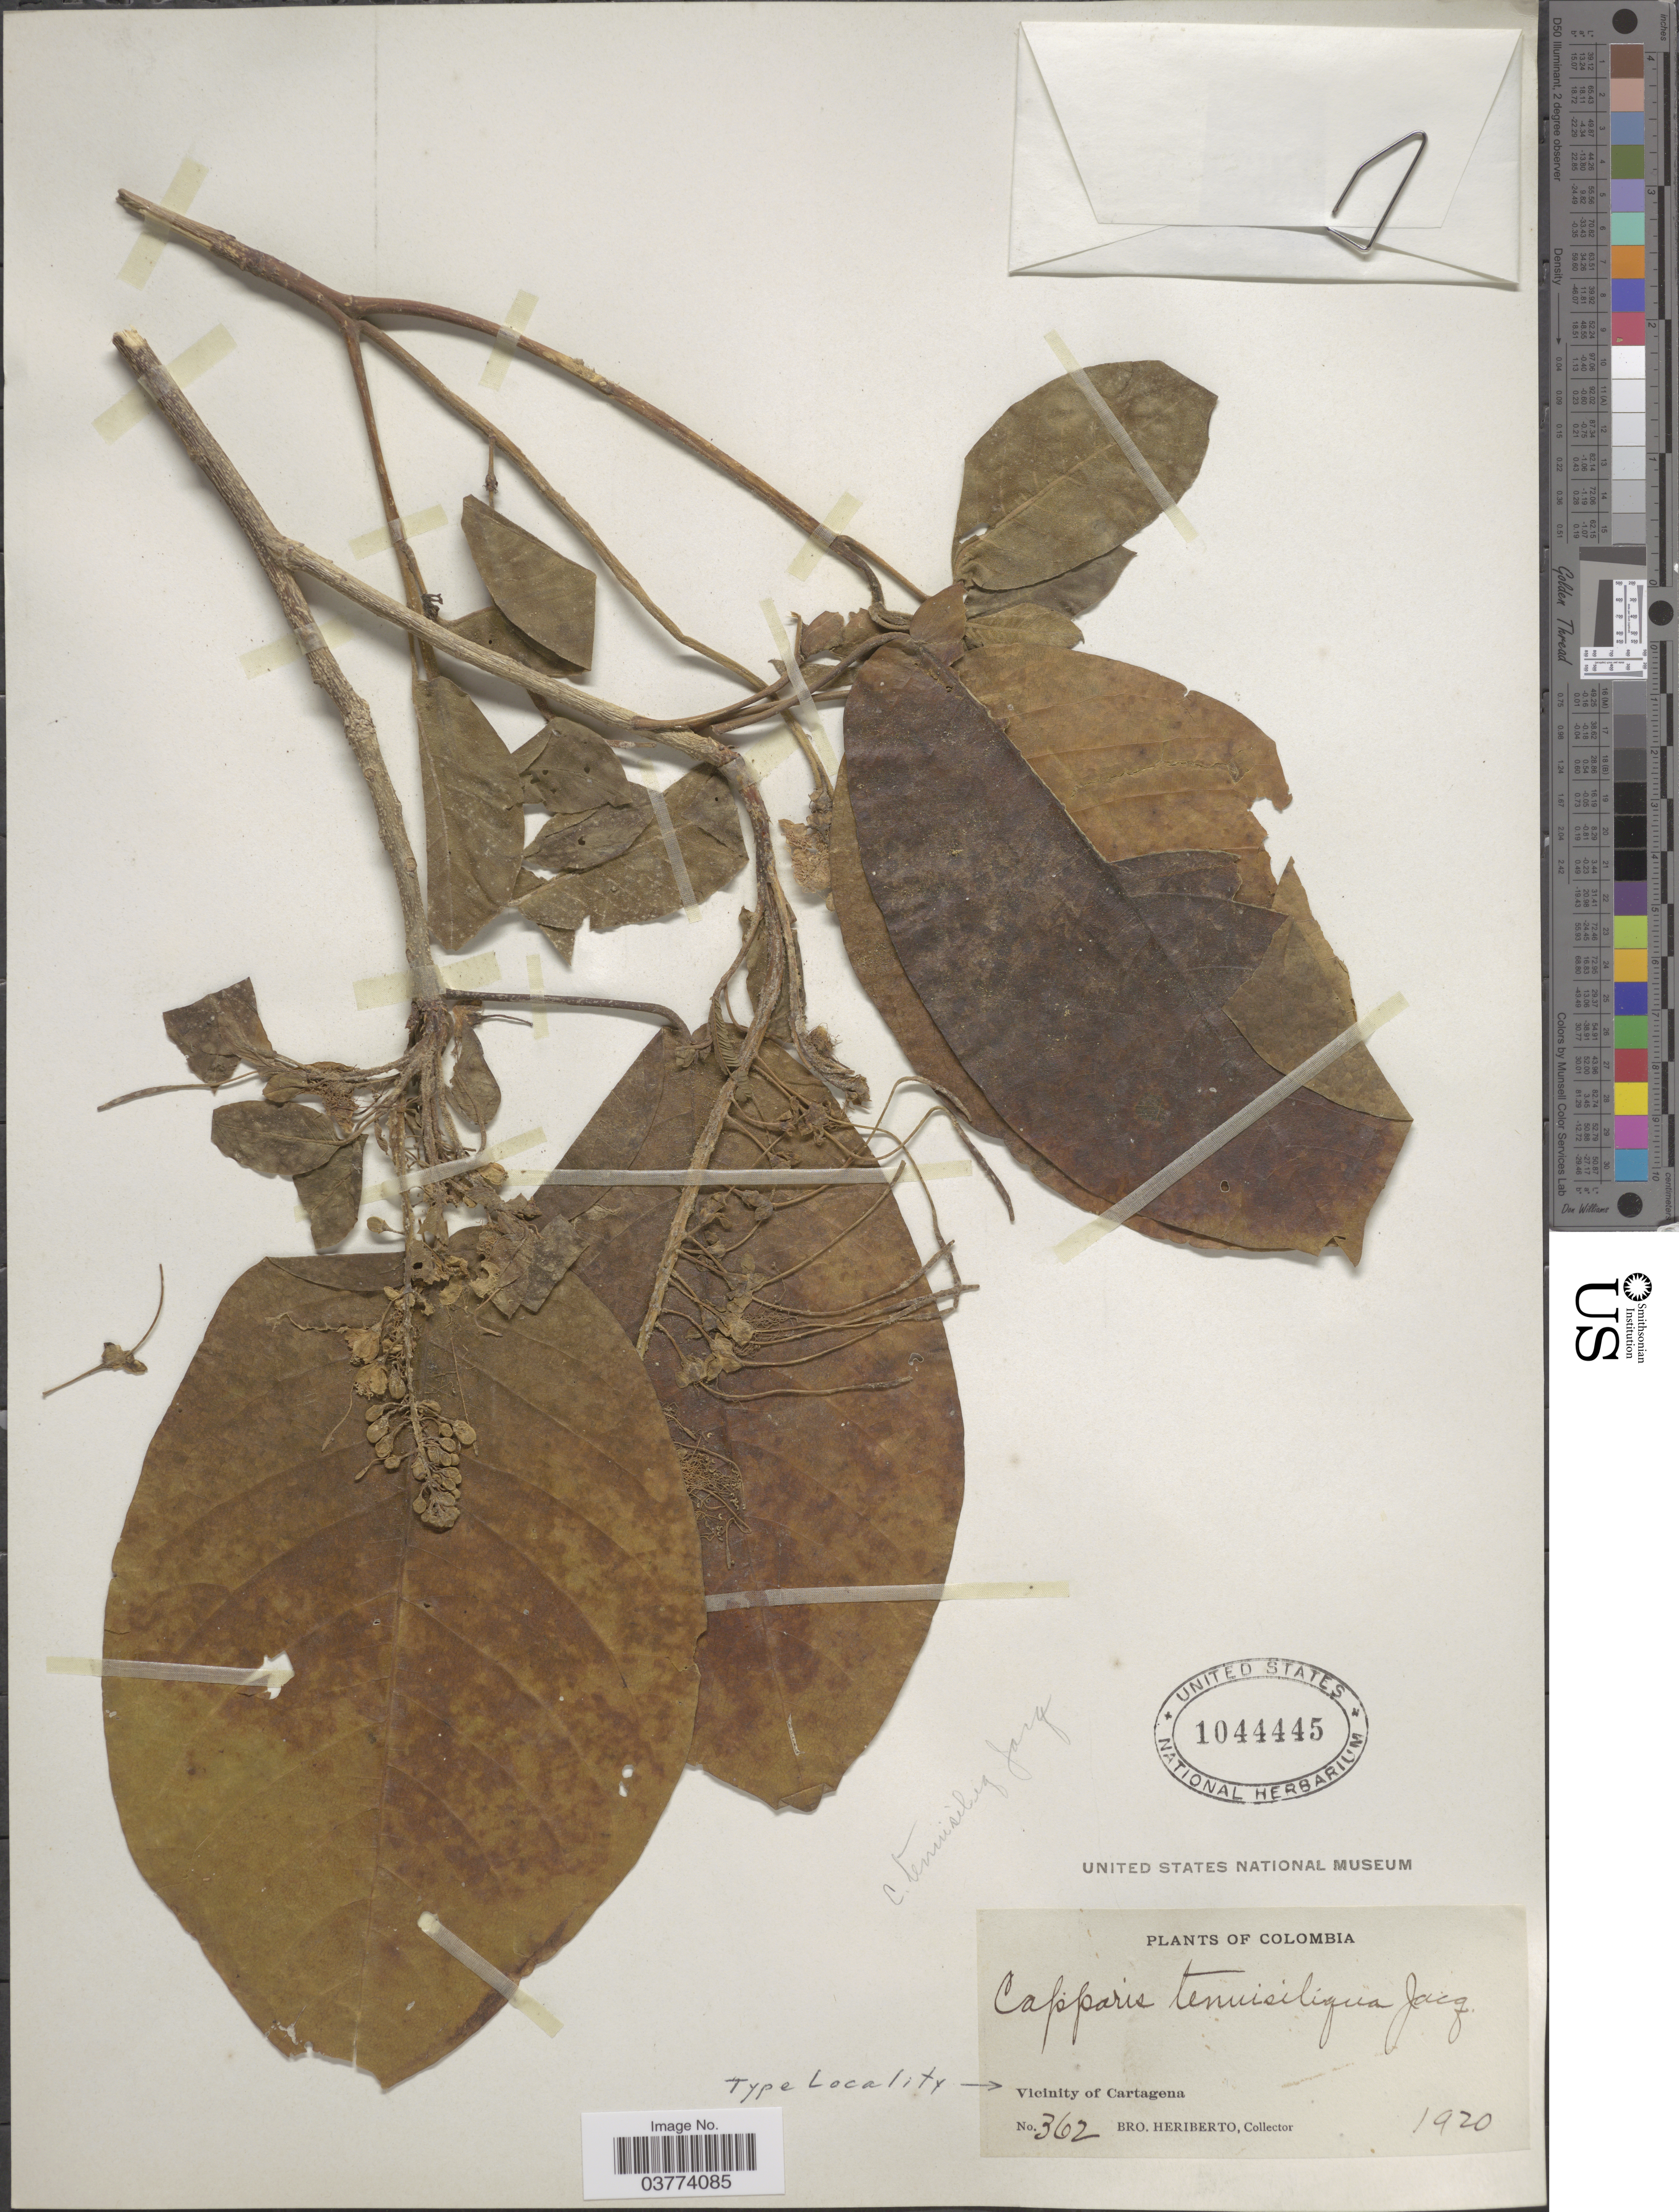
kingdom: Plantae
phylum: Tracheophyta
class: Magnoliopsida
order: Brassicales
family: Capparaceae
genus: Monilicarpa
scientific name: Monilicarpa tenuisiliqua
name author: (Jacq.) Cornejo & Iltis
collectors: B. Heriberto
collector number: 362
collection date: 1920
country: Colombia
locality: Vicinity of Cartagena.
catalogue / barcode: US 1044445